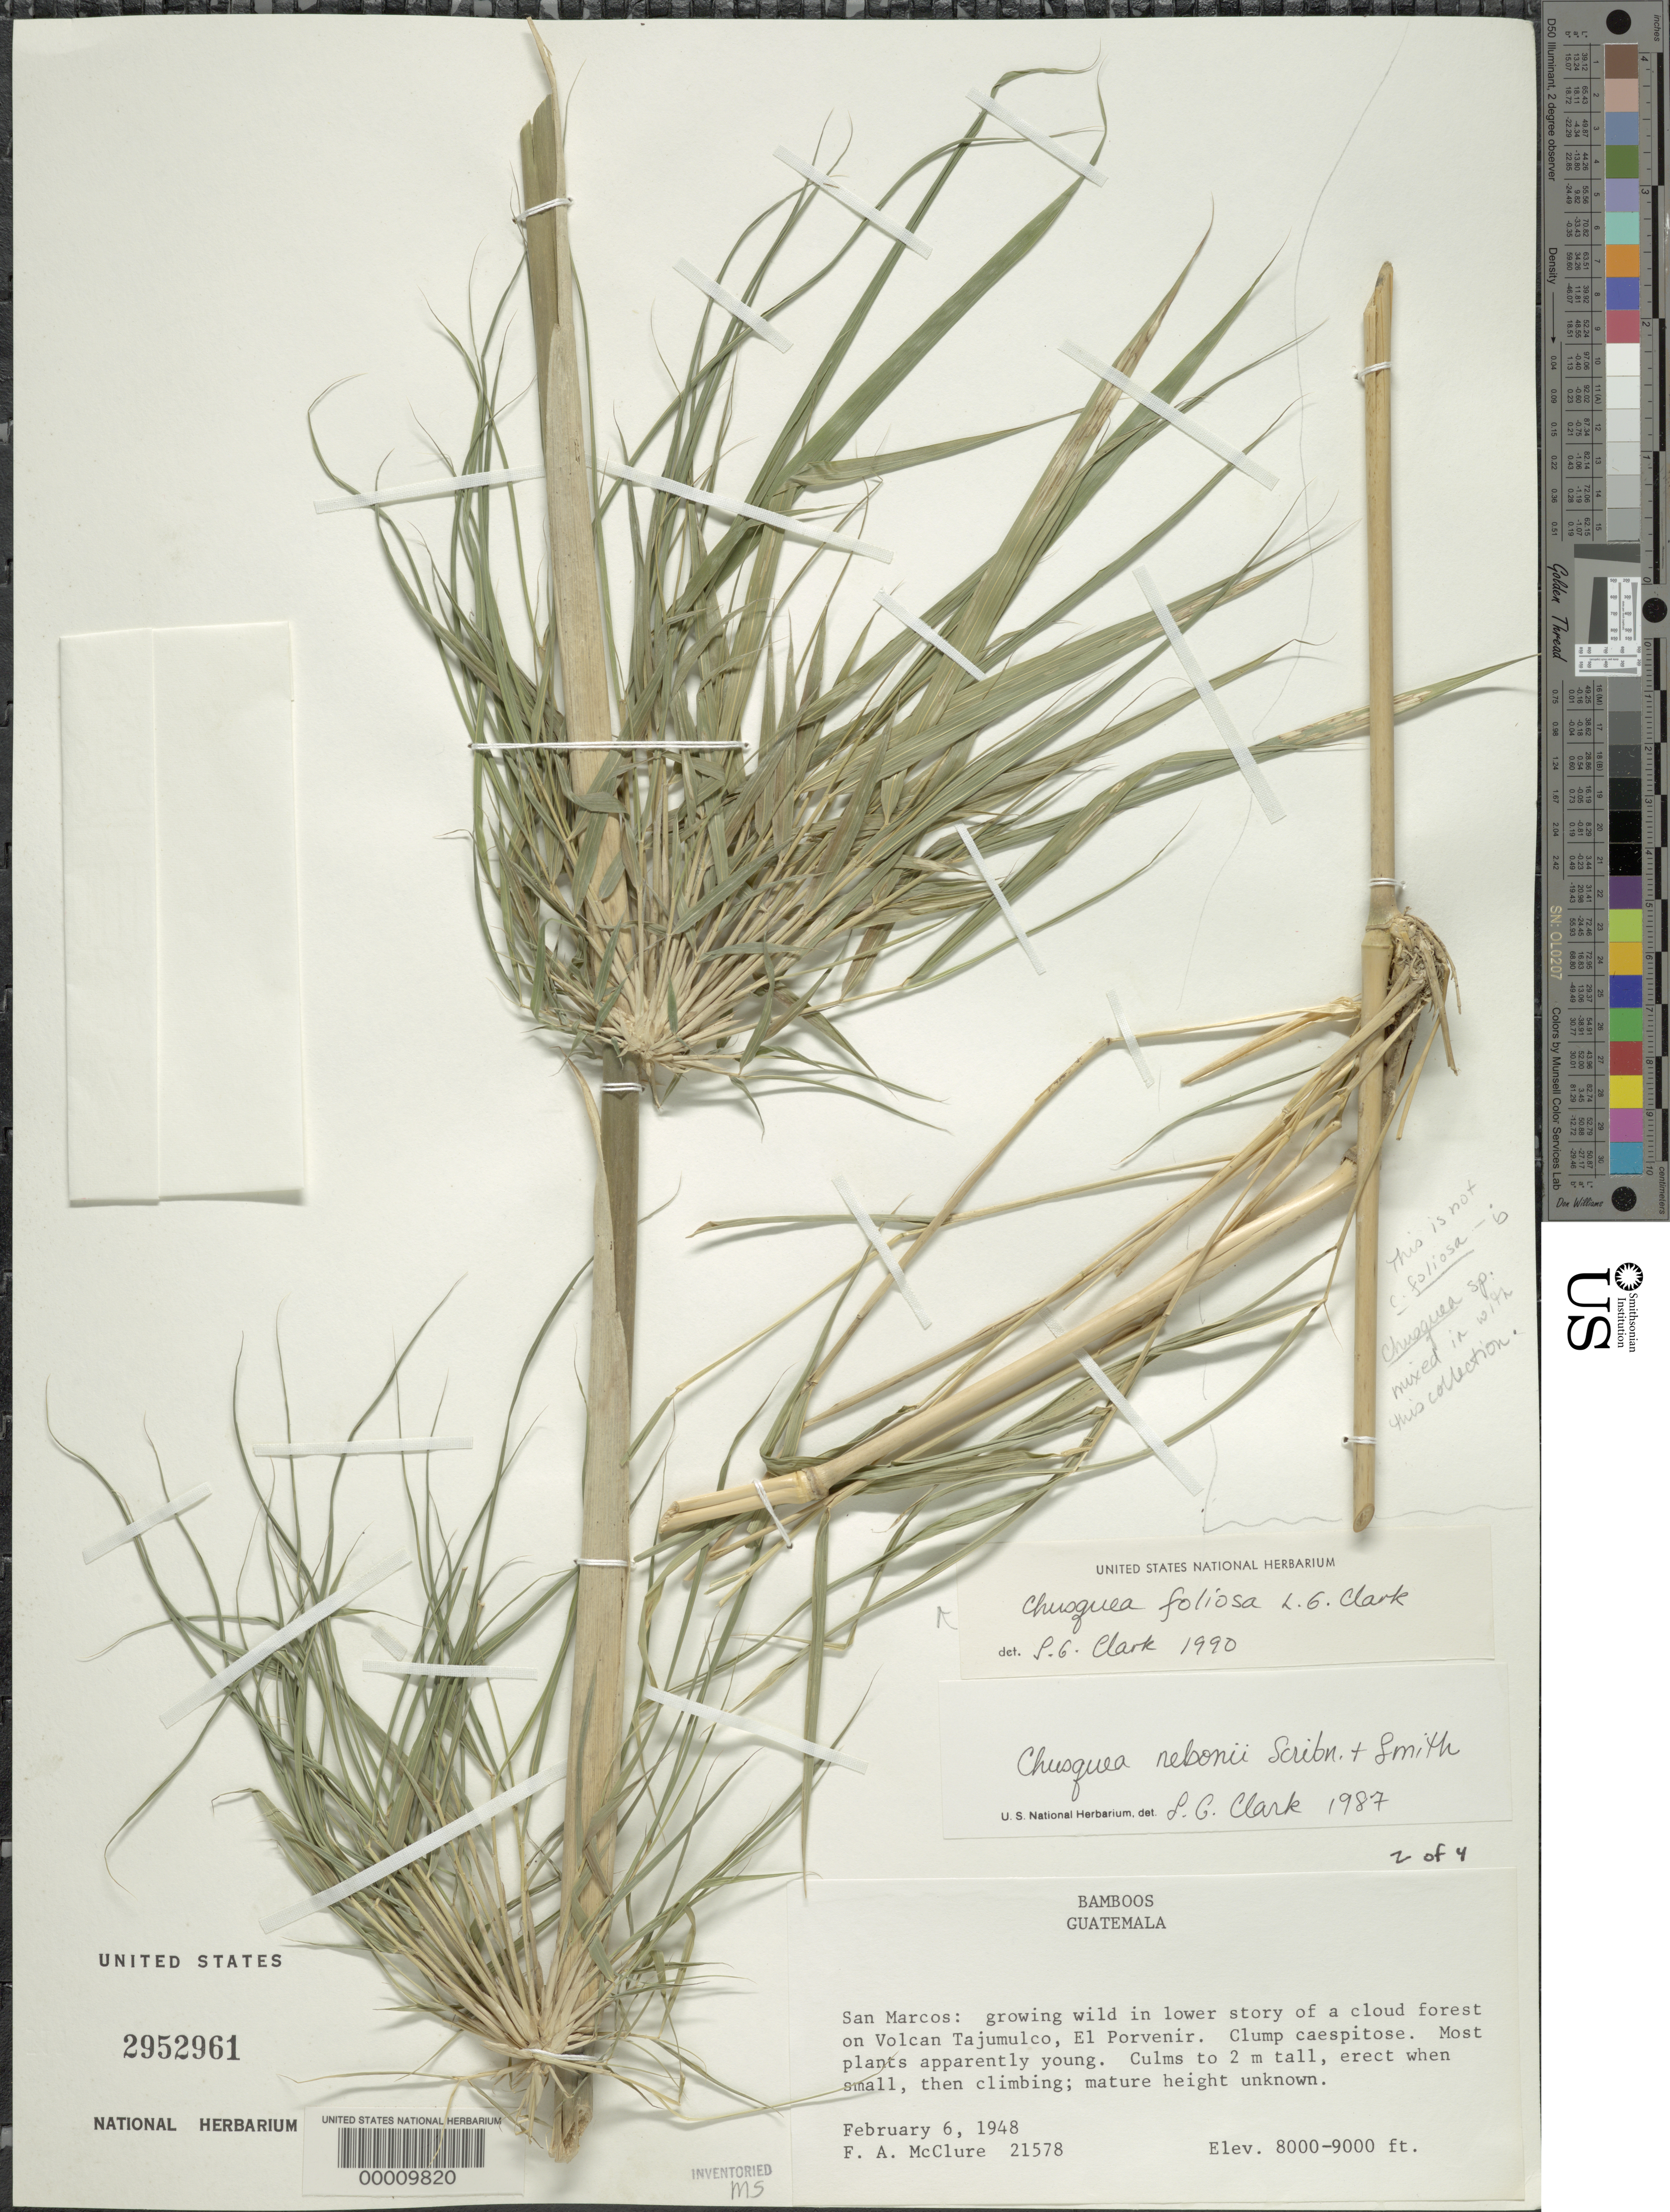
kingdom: Plantae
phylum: Tracheophyta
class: Liliopsida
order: Poales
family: Poaceae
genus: Chusquea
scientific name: Chusquea foliosa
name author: L.G. Clark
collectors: F. A. McClure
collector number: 21578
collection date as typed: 06 Feb 1948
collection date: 1948-02-06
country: Guatemala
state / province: San Marcos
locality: Volcan Tajumulco, El Porvenir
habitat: In lower story of cloud forest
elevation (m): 2438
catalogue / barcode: US 2952961